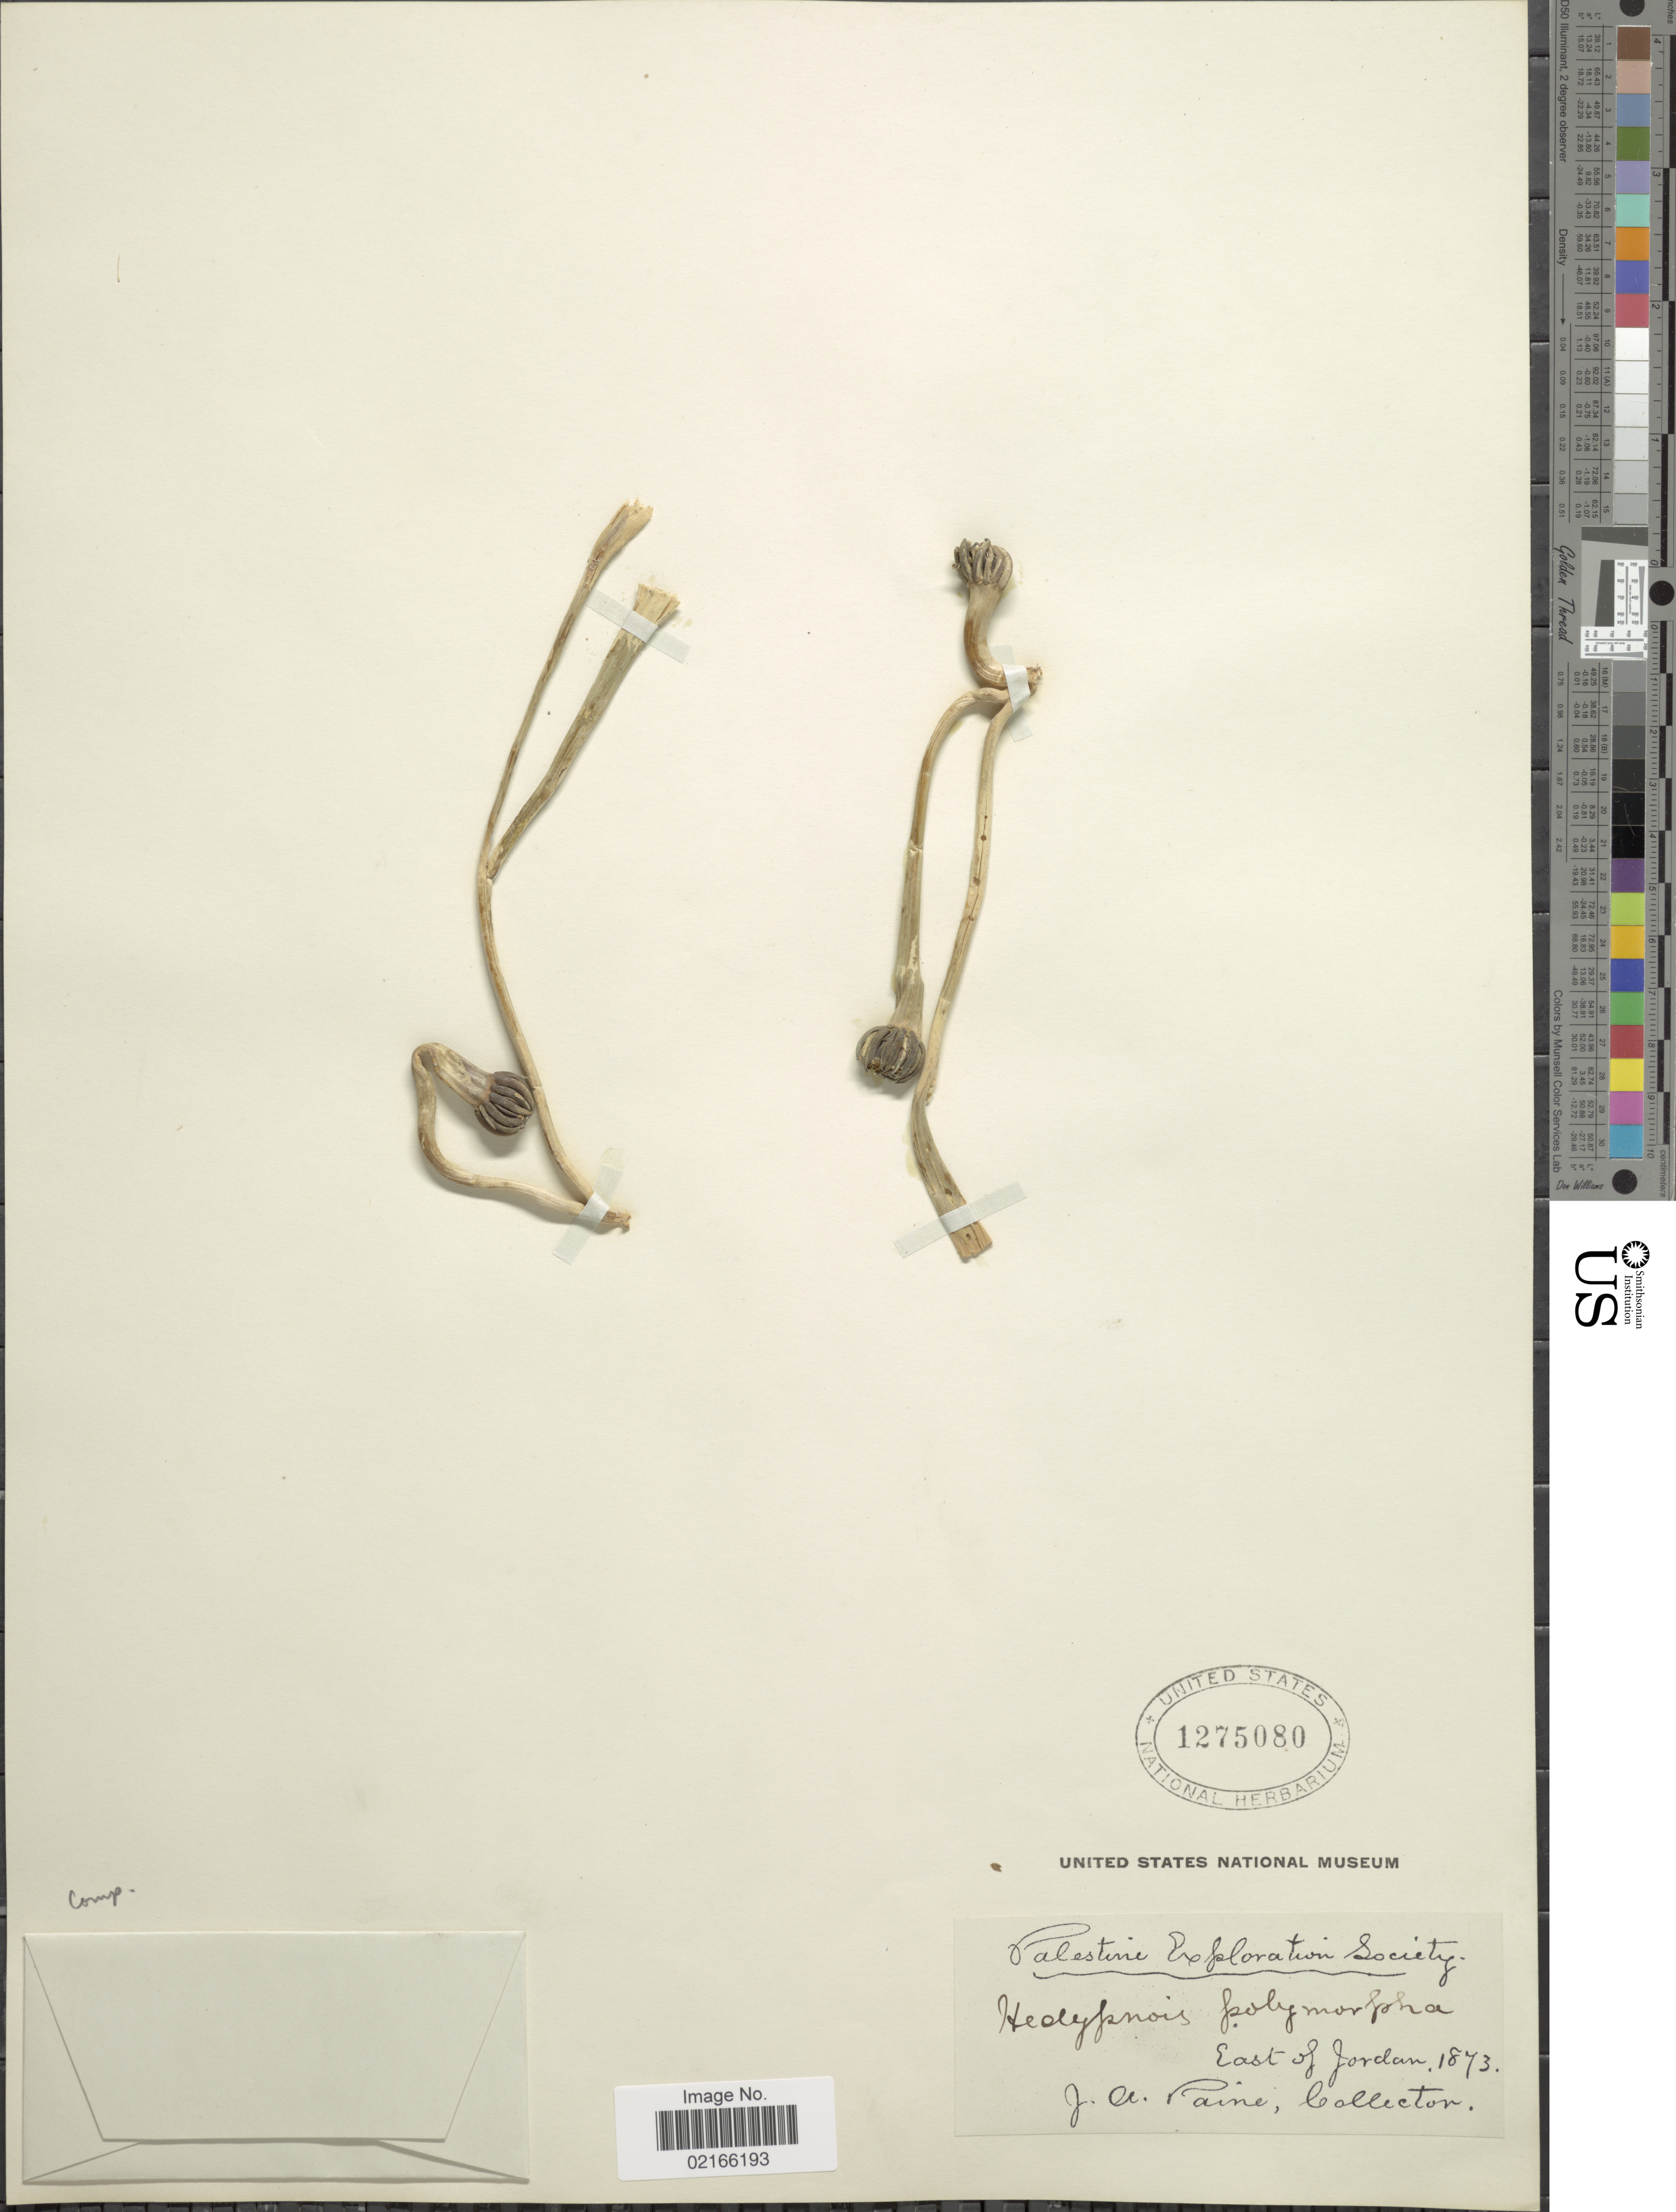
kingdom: Plantae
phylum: Tracheophyta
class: Magnoliopsida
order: Asterales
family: Asteraceae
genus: Hedypnois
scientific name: Hedypnois rhagadioloides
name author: (L.) F.W. Schmidt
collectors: J. A. Paine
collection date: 1873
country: Jordan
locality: East of Jordan. Palestine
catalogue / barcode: US 1275080